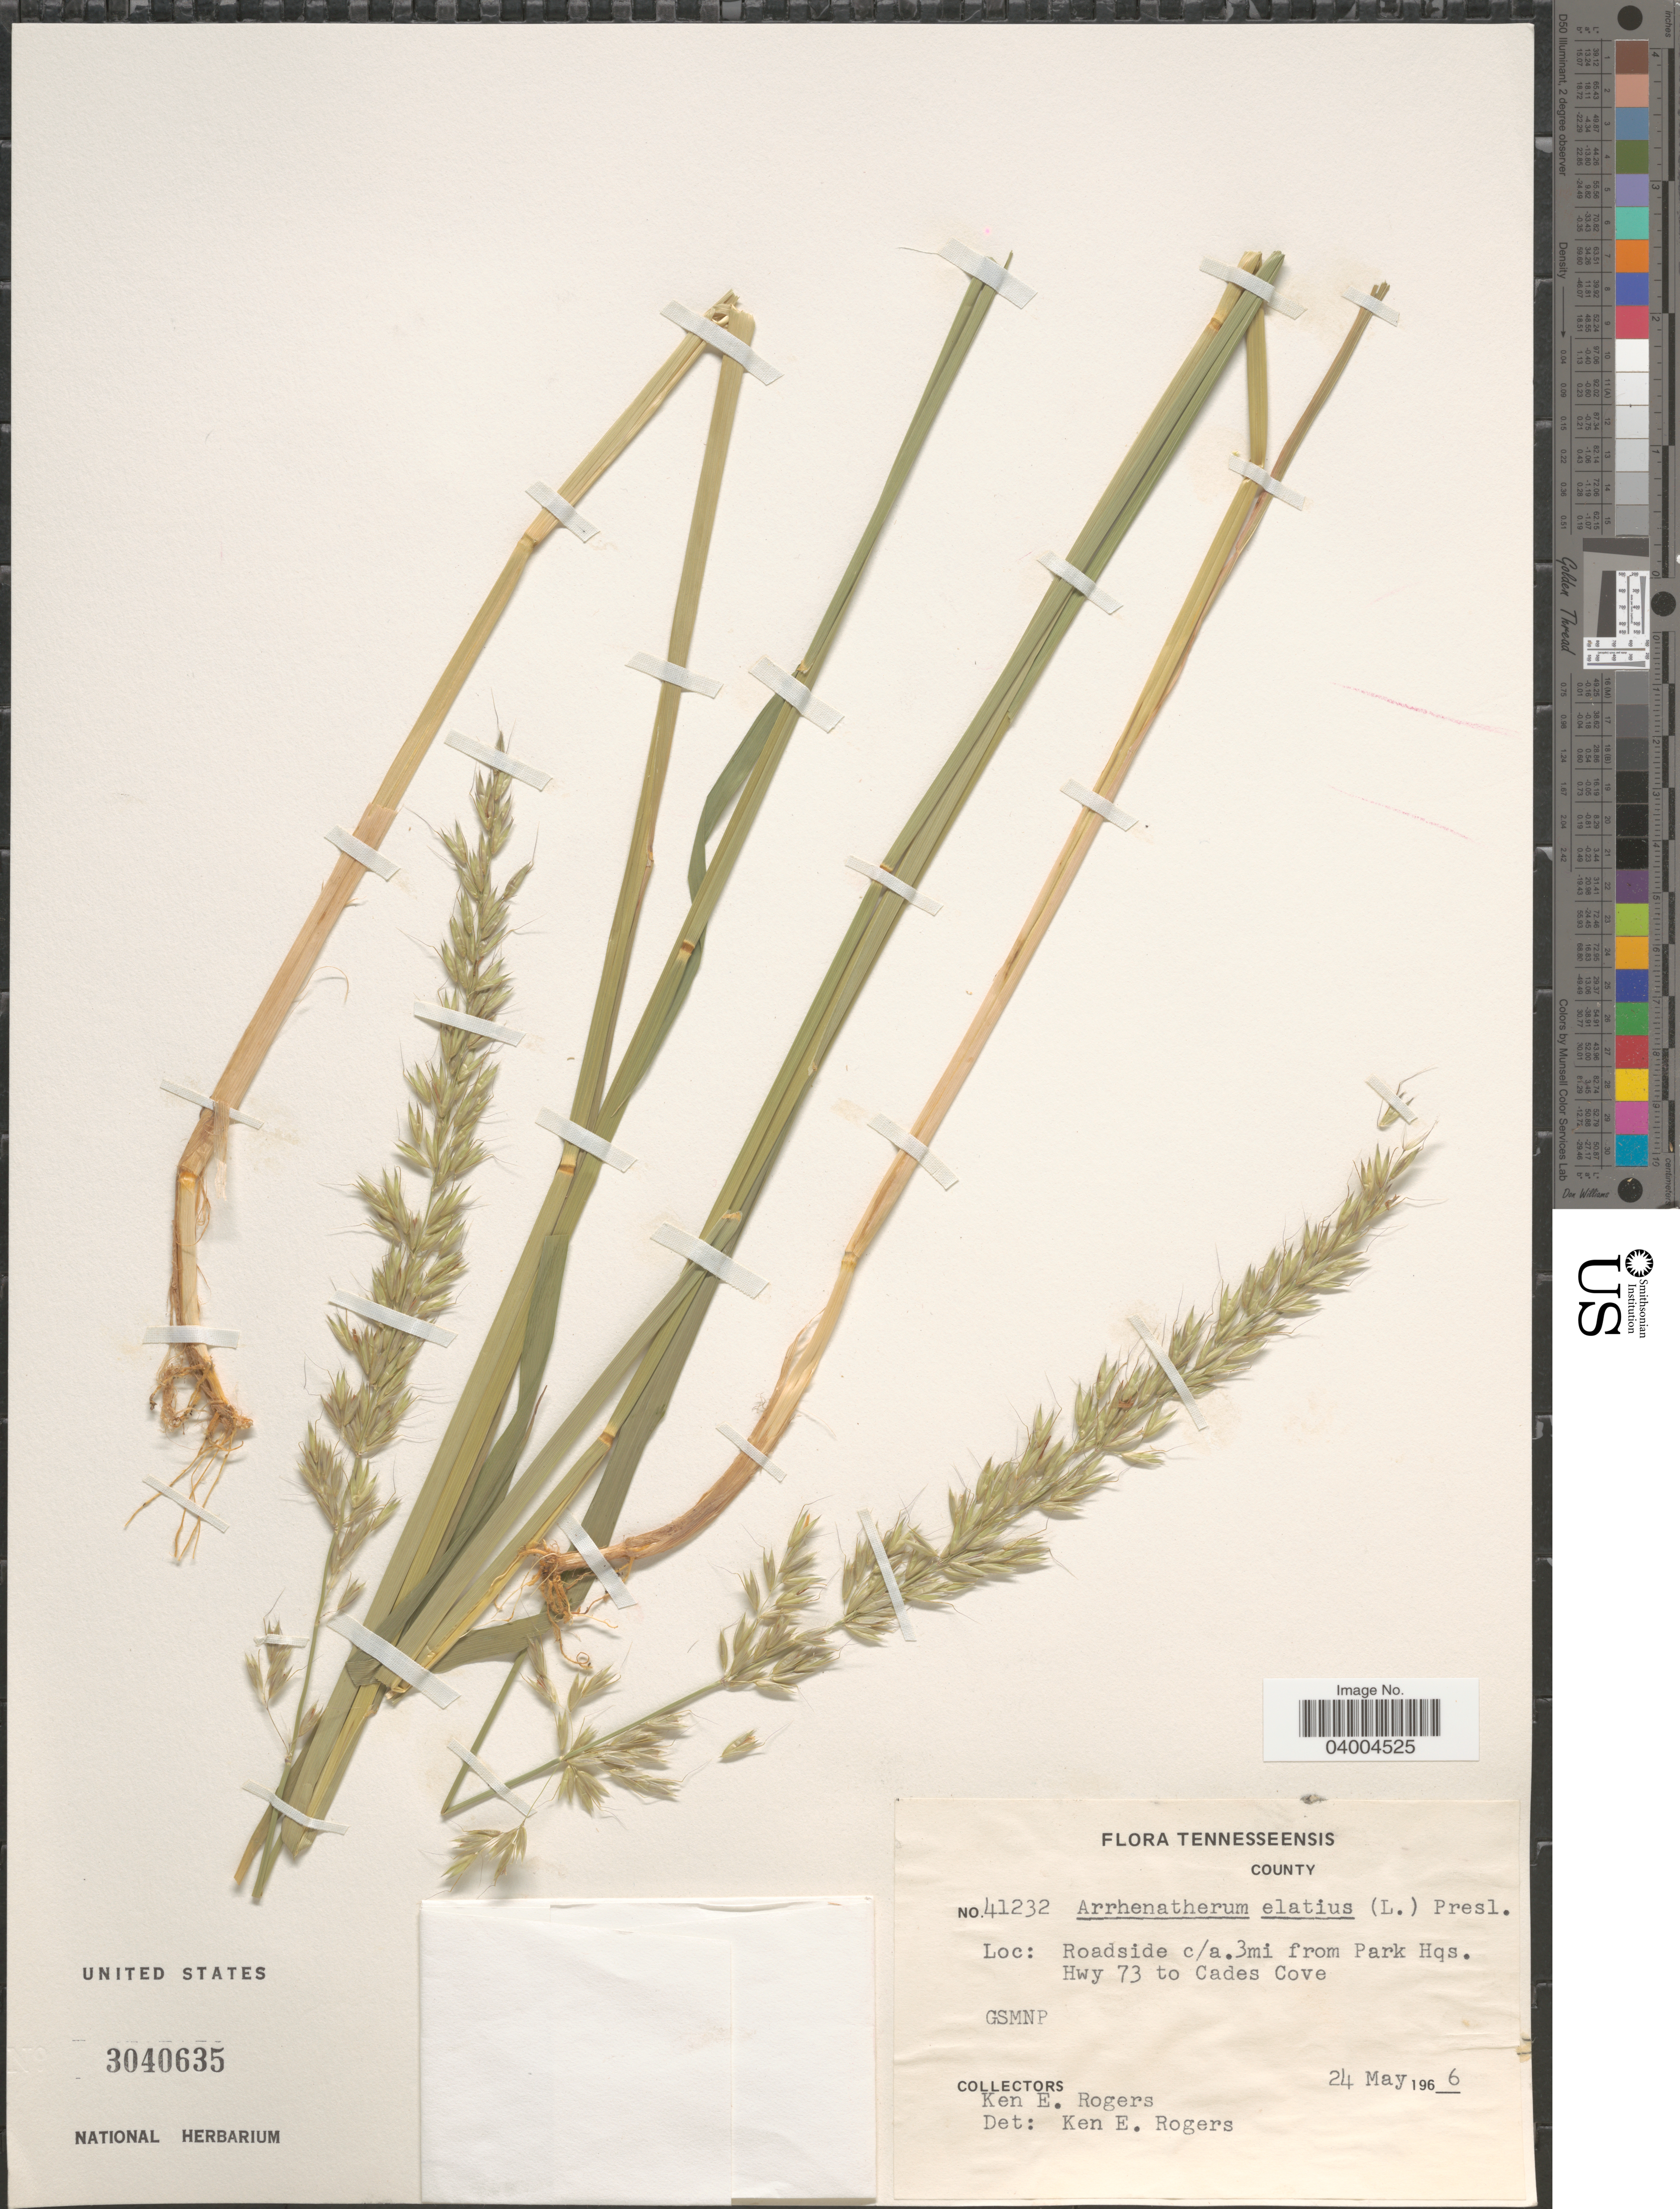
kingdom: Plantae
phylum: Tracheophyta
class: Liliopsida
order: Poales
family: Poaceae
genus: Arrhenatherum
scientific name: Arrhenatherum elatius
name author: (L.) J. Presl & C. Presl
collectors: K. Rogers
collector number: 41232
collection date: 1966-05-24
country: United States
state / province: Tennessee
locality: Roadside c/a. 3 mi from Park Hqs. Hwy 73 to Cades Cove.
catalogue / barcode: US 3040635